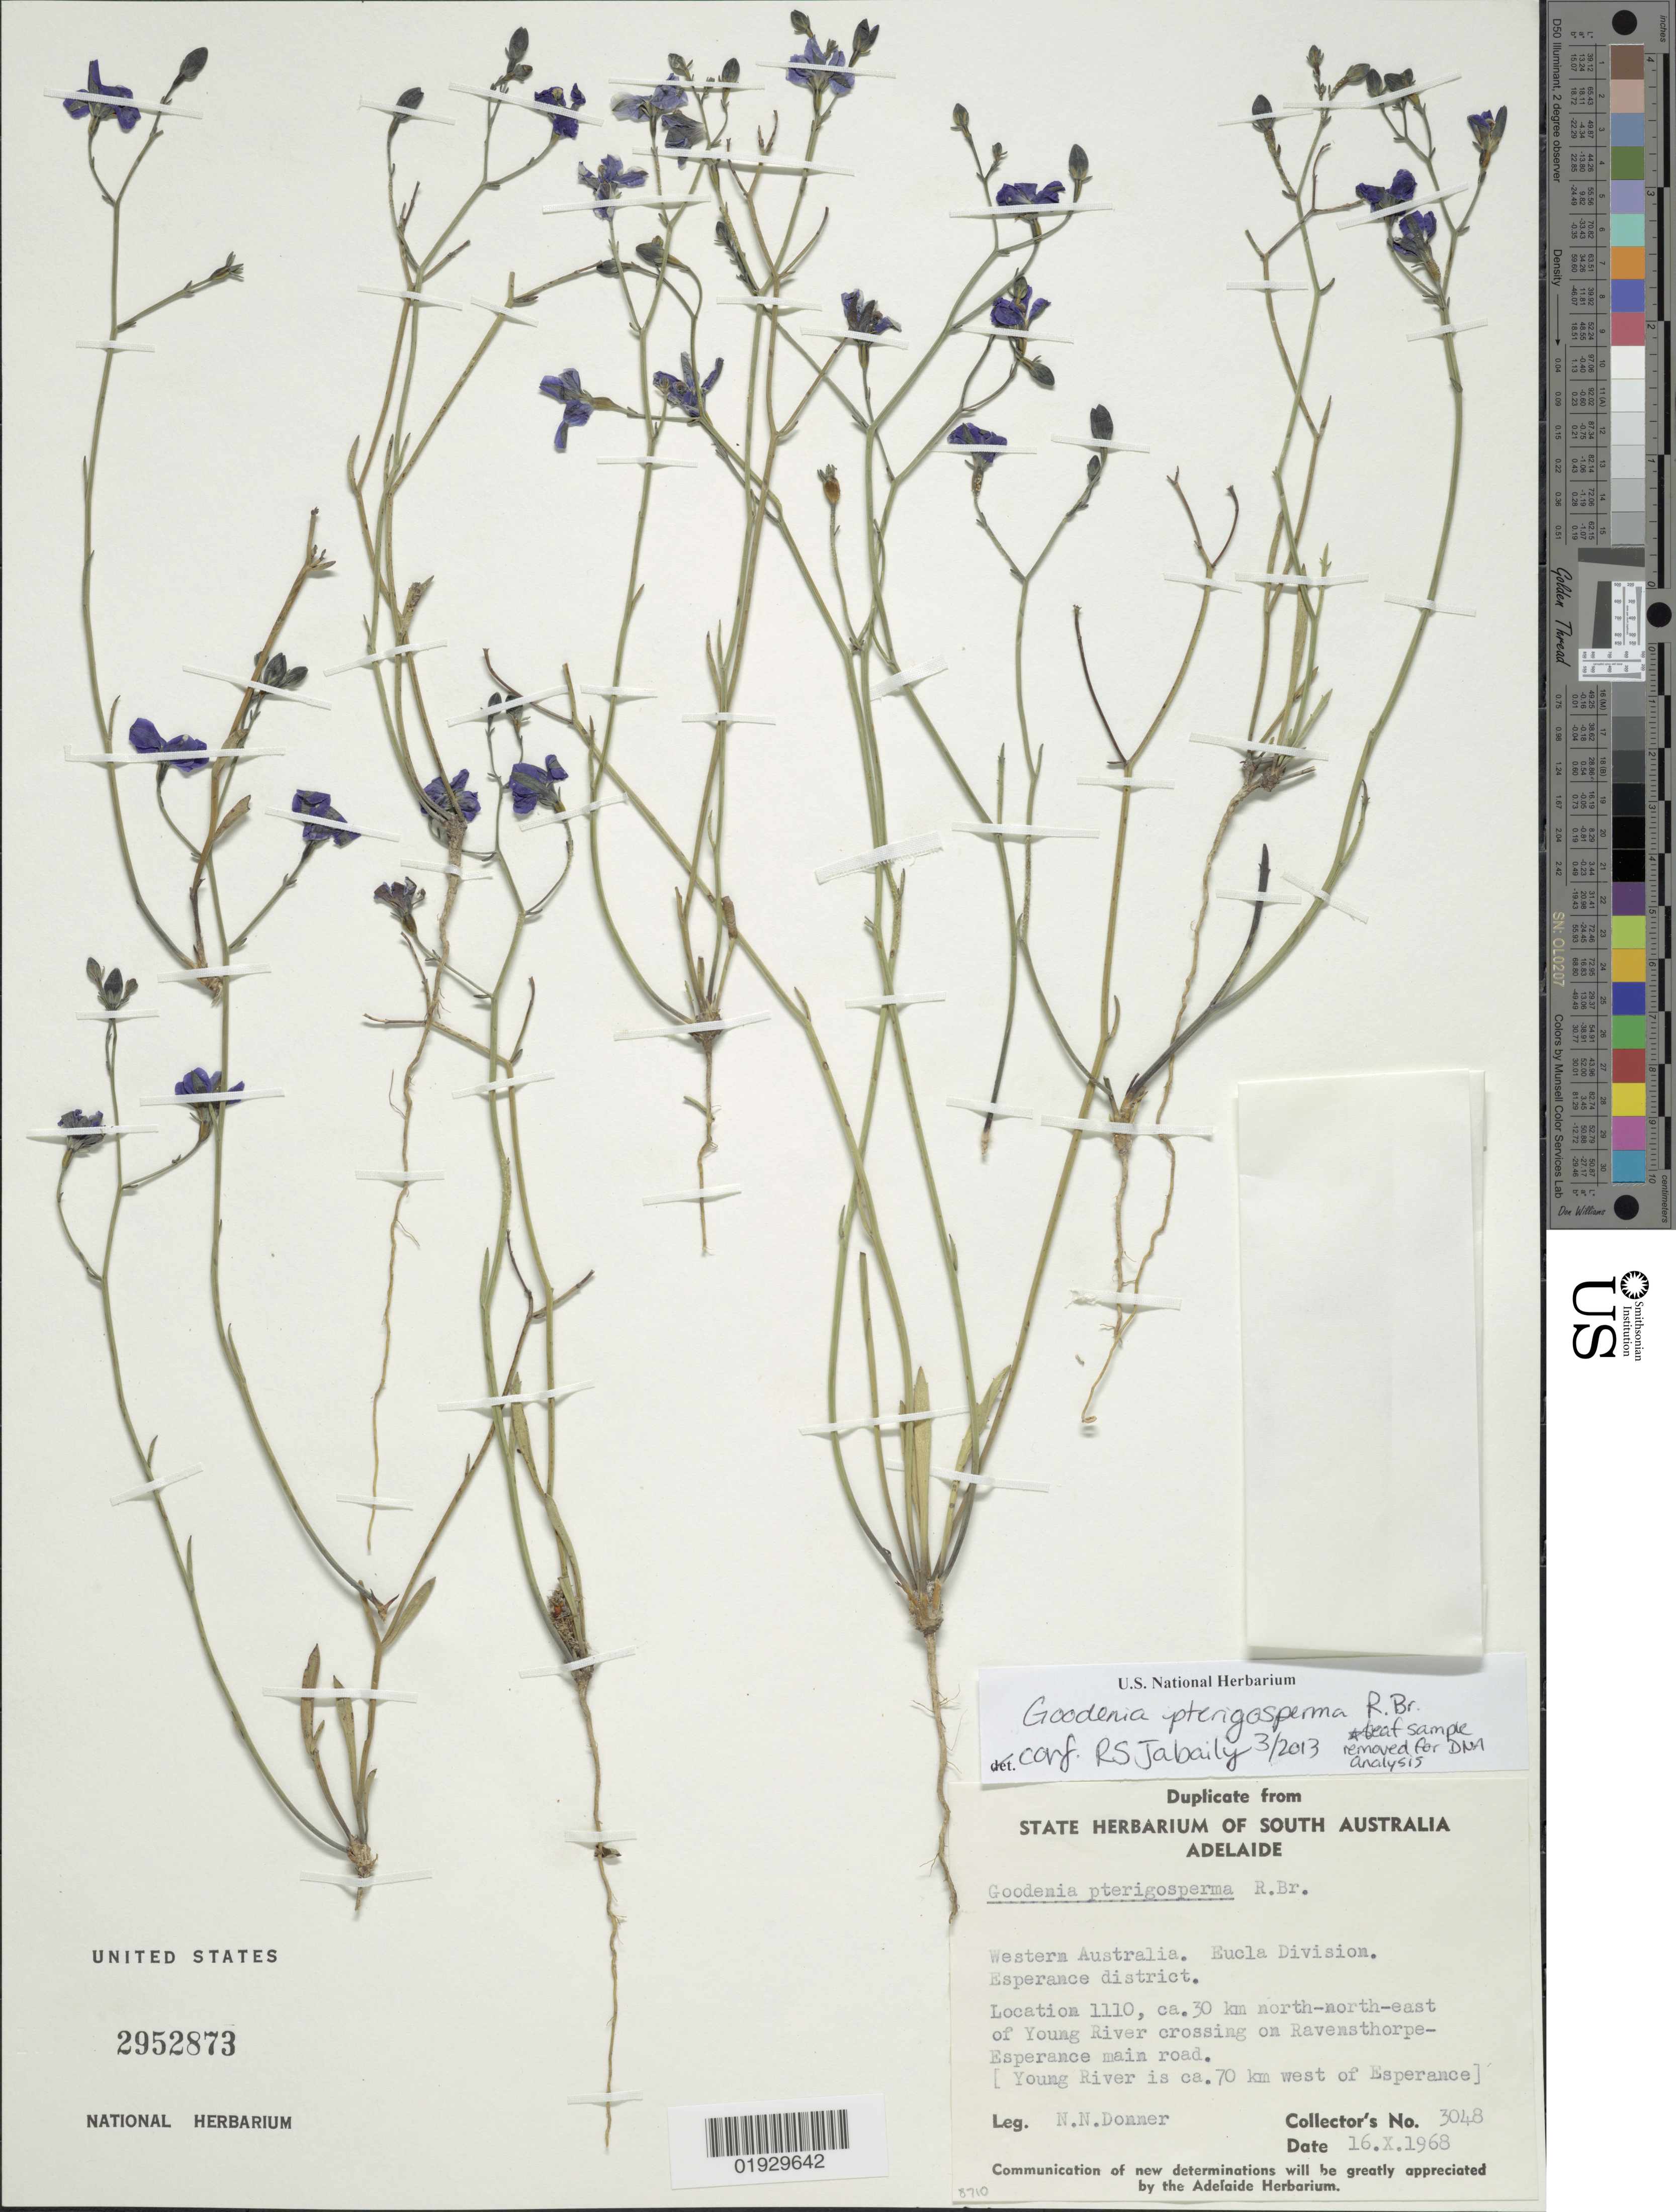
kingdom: Plantae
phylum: Tracheophyta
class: Magnoliopsida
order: Asterales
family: Goodeniaceae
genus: Goodenia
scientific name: Goodenia pterygosperma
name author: R. Br.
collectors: N. Donner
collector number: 3048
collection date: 1968-10-16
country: Australia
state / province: Western Australia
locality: Eucla Division. Esperance district. Location 1110, ca. 30 km north-north-east of Young River crossing on Ravensthorpe-Esperance main road. [Young River is ca. 70 km west of Esperance].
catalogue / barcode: US 2952873